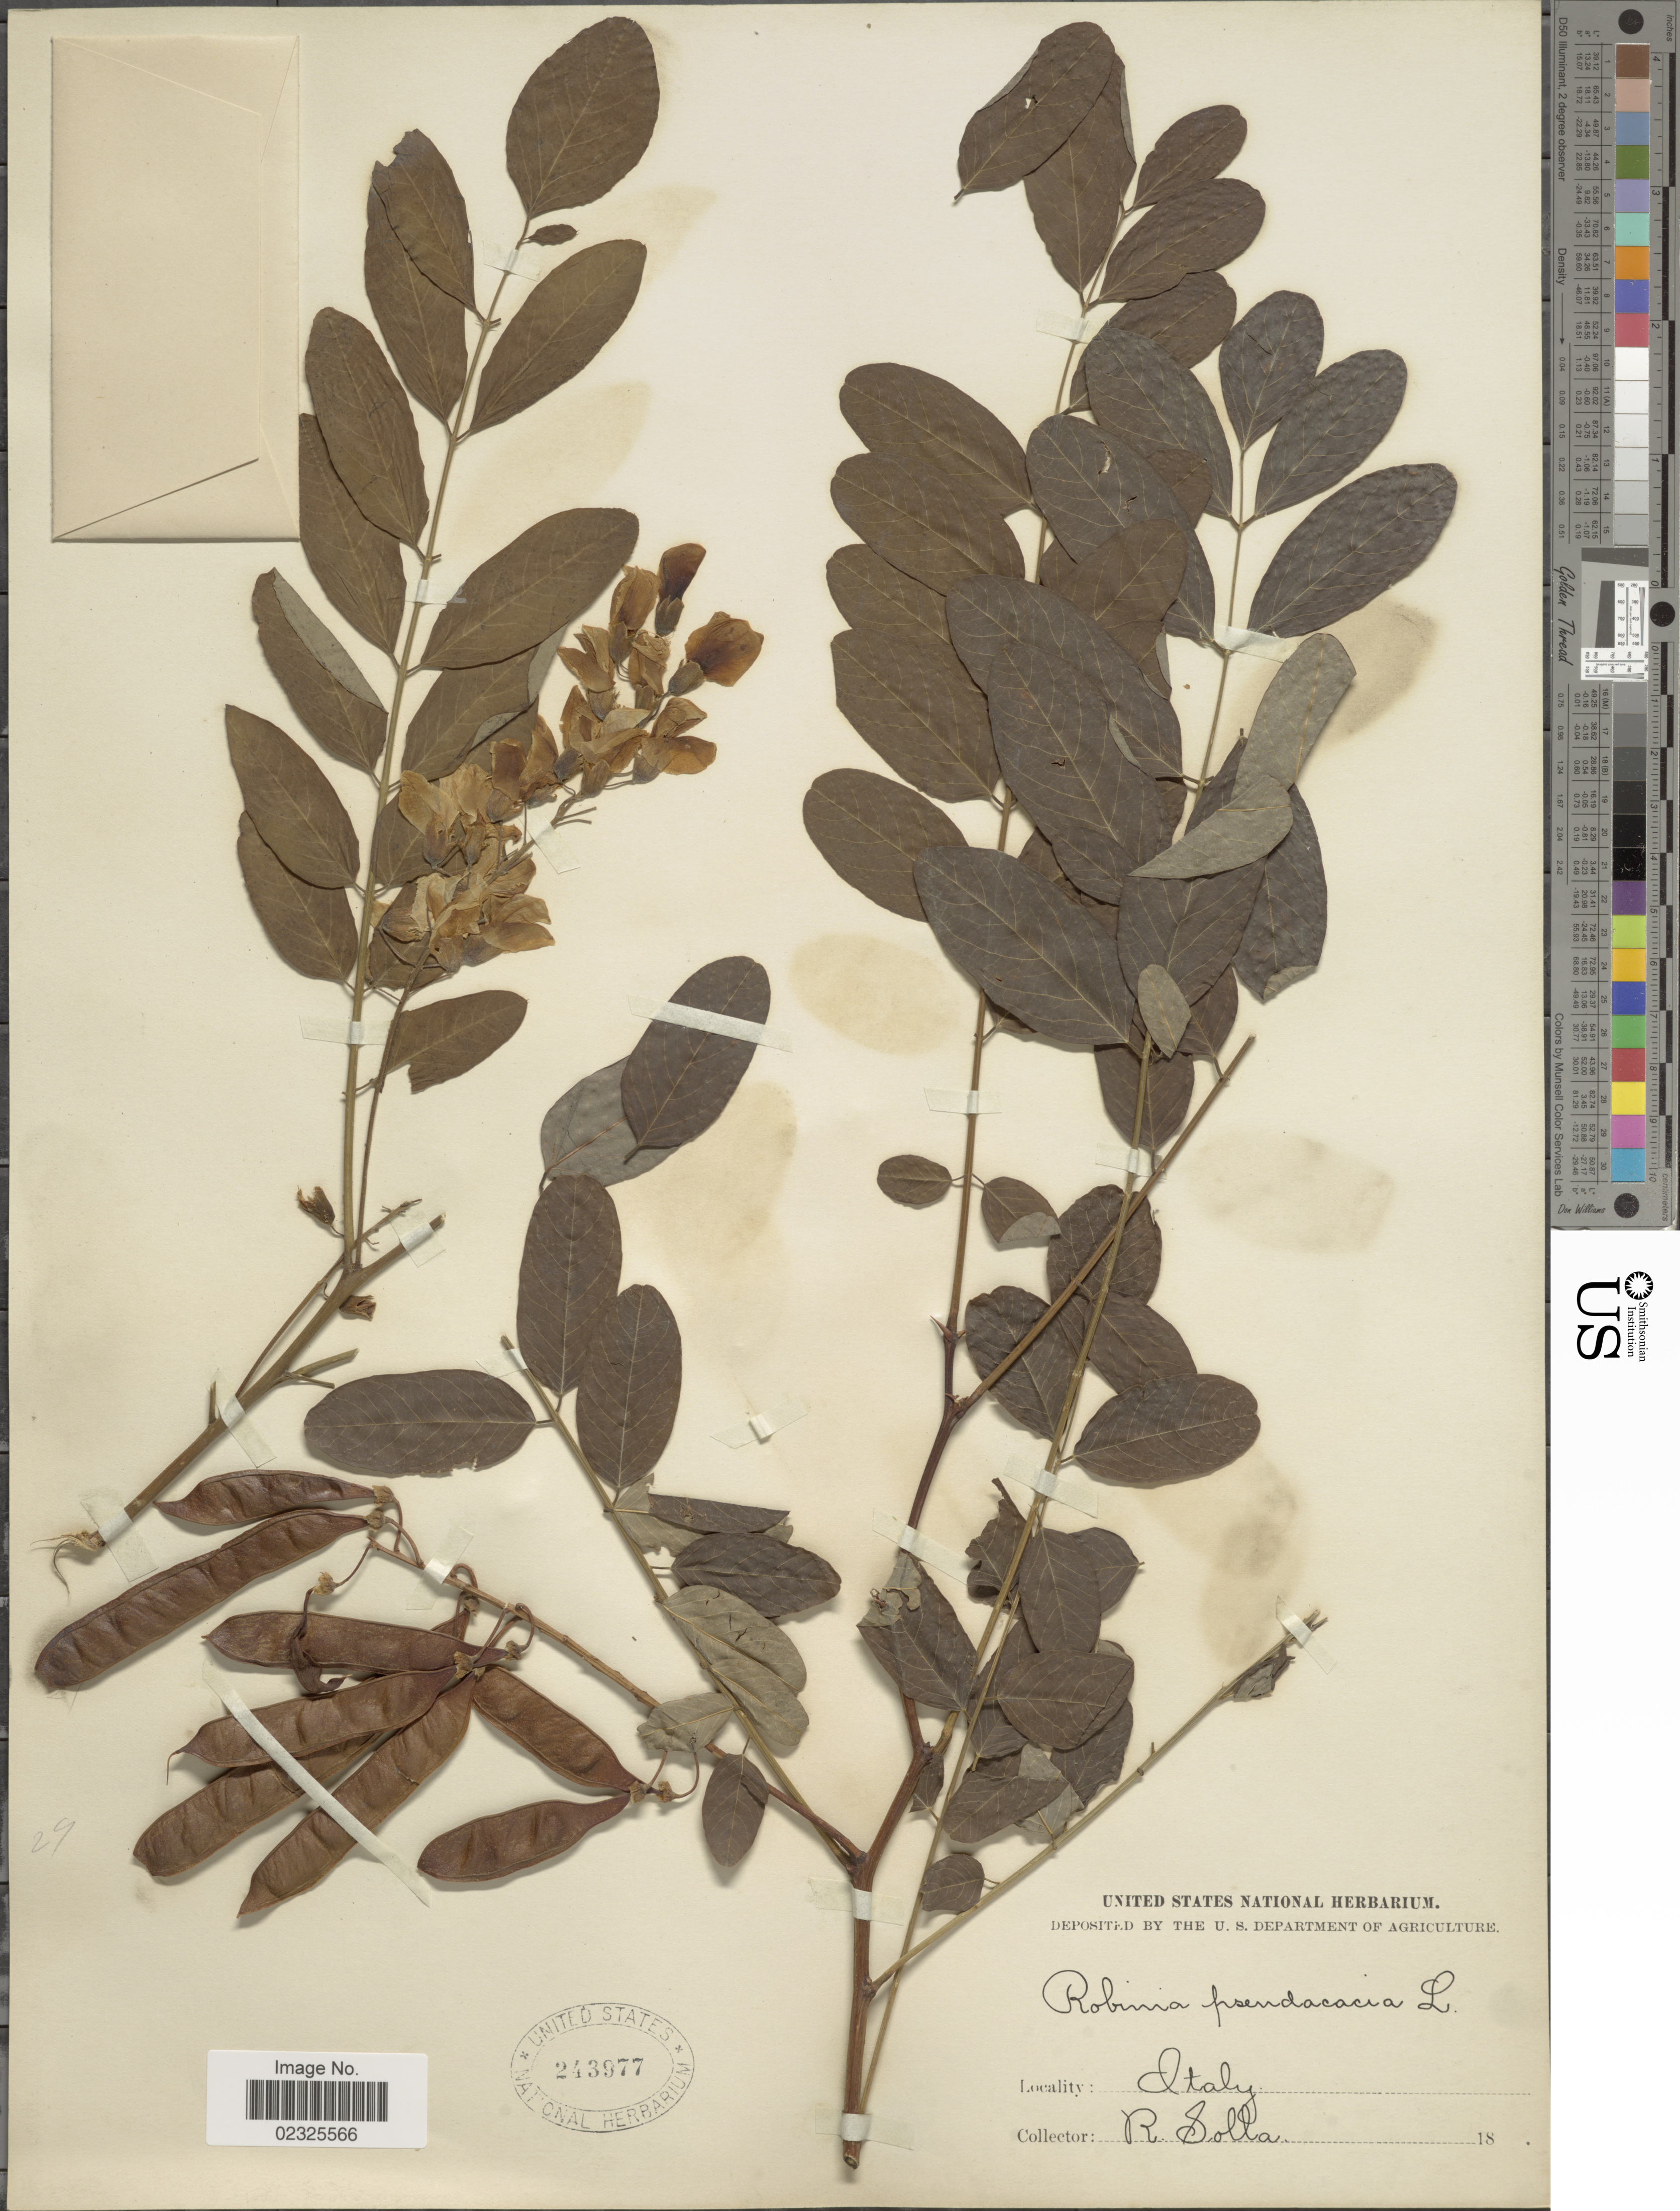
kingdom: Plantae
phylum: Tracheophyta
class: Magnoliopsida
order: Fabales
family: Fabaceae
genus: Robinia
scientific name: Robinia pseudoacacia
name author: L.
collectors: R. Solla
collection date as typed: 18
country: Italy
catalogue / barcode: US 243977